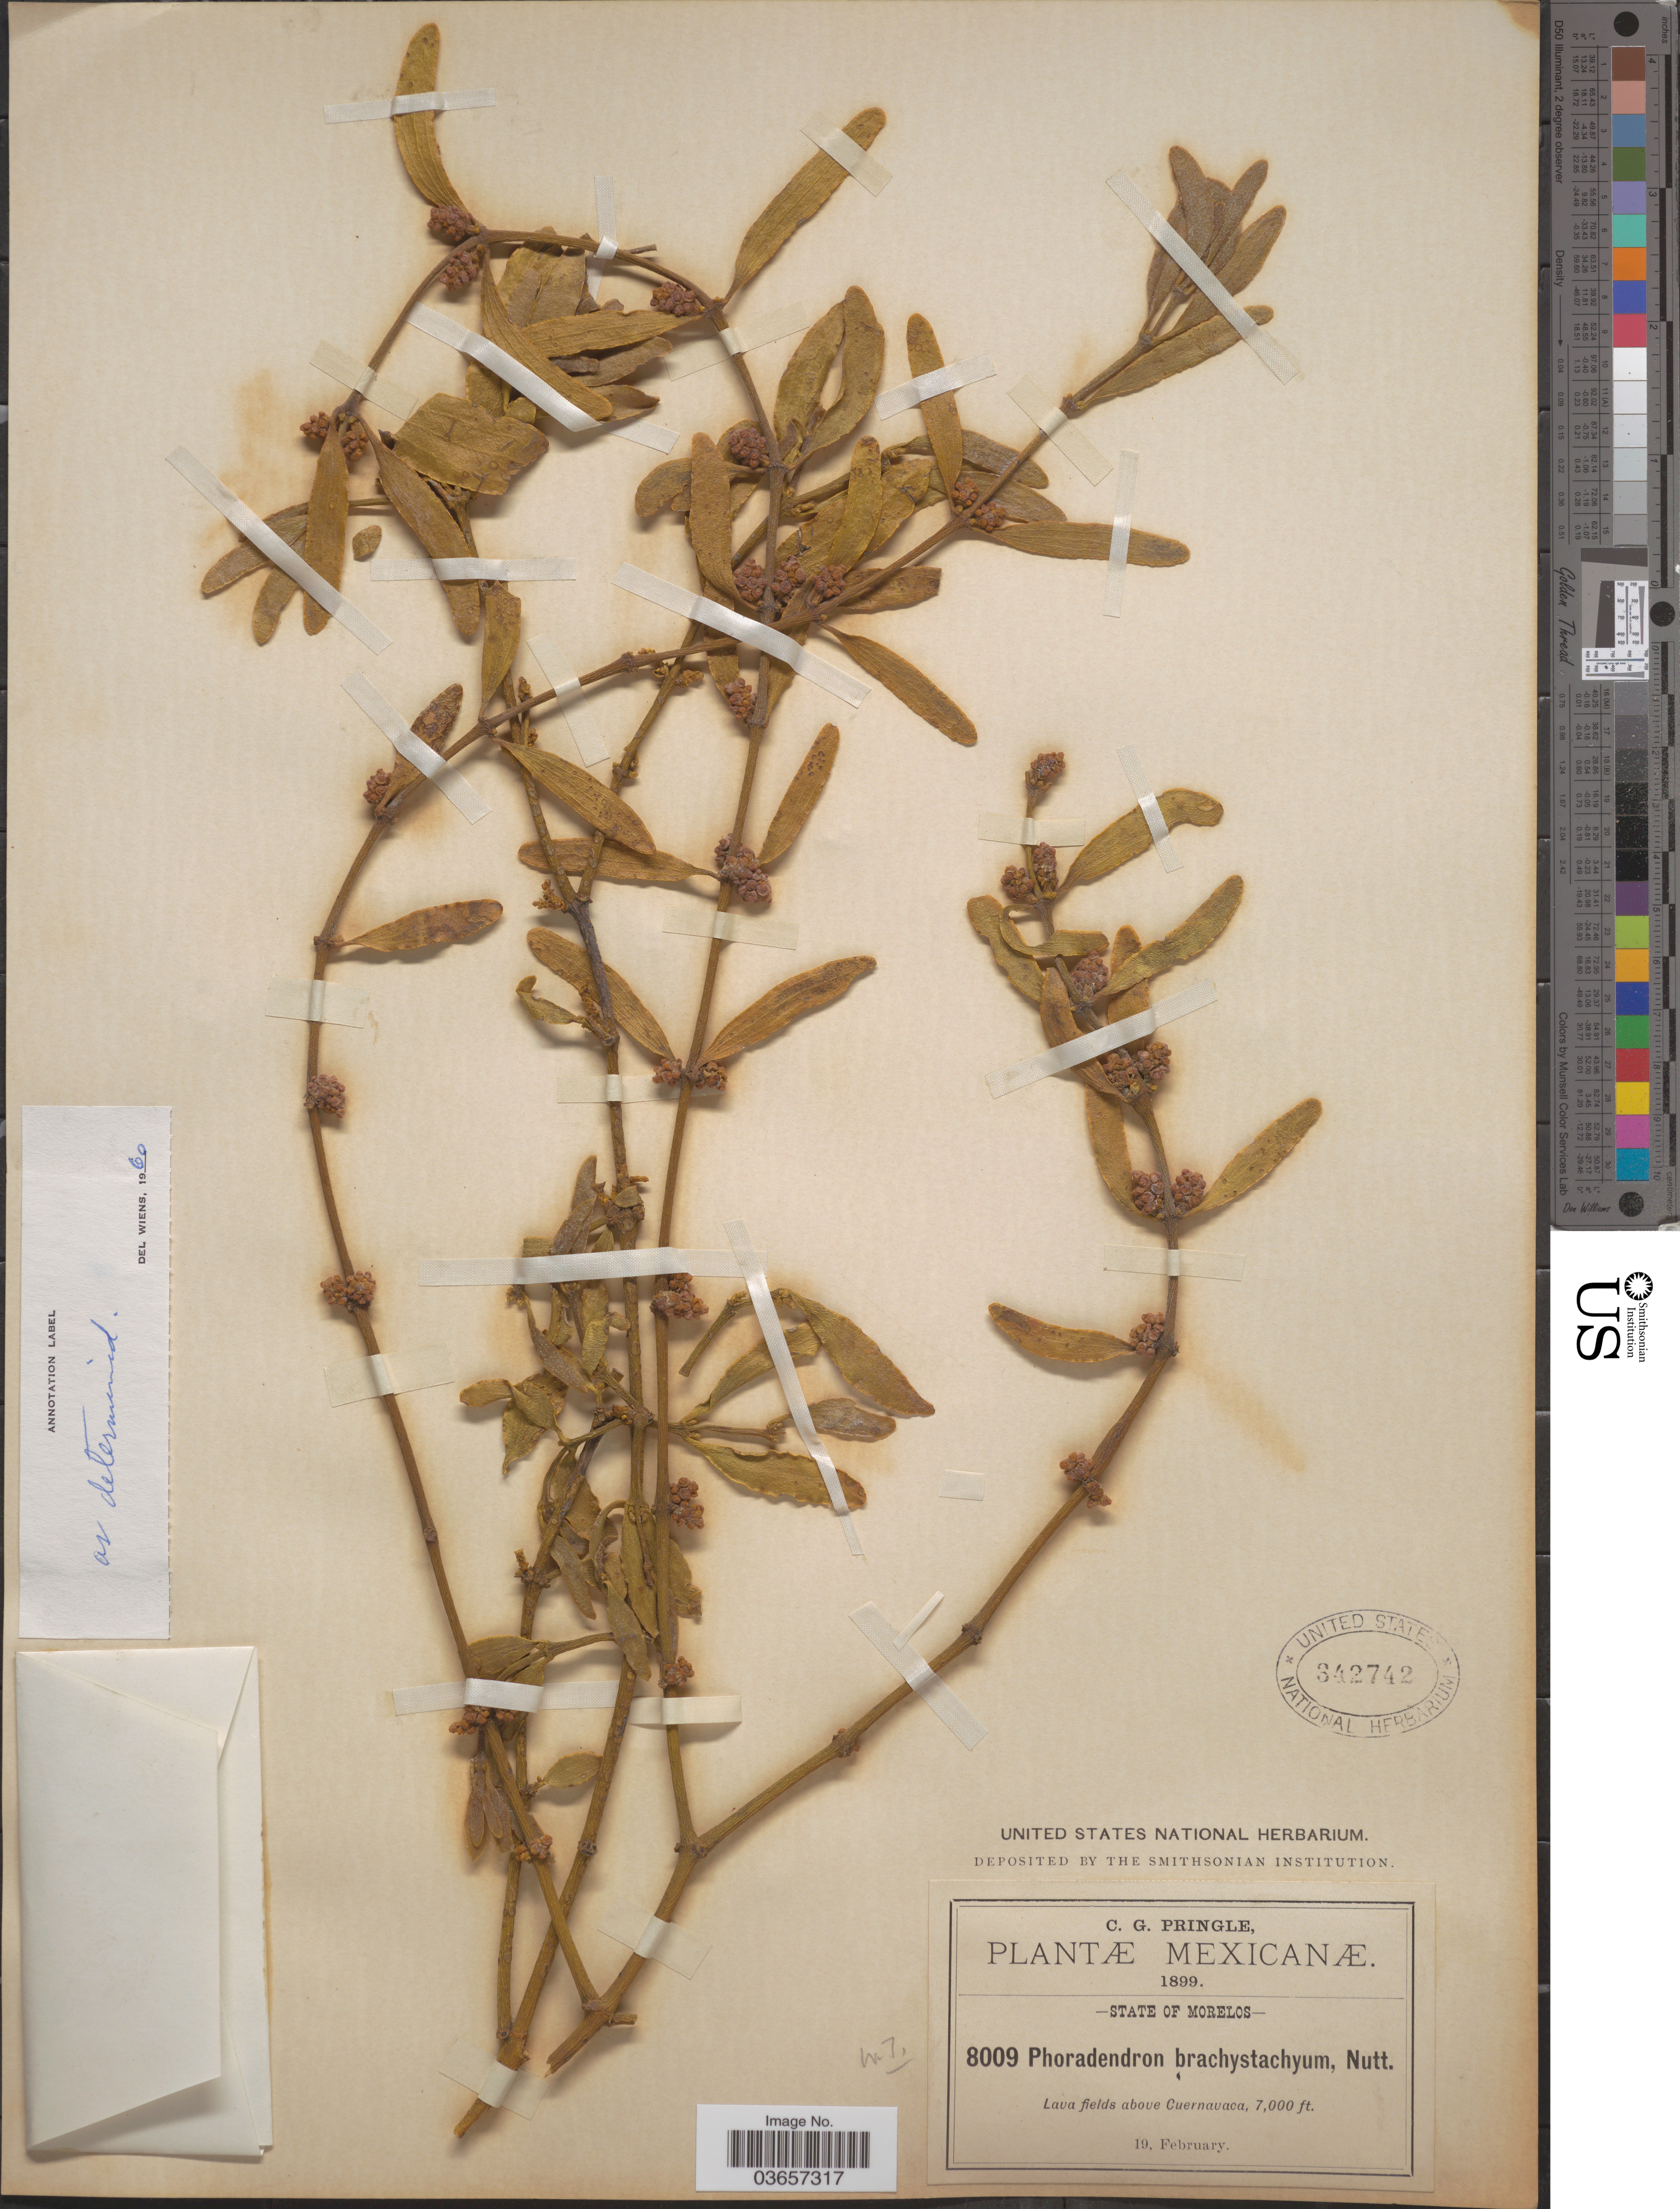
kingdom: Plantae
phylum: Tracheophyta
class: Magnoliopsida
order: Santalales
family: Viscaceae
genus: Phoradendron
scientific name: Phoradendron brachystachyum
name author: (DC.) Oliv.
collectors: C. G. Pringle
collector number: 8009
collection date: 1899-02-19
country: Mexico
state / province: Morelos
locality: Lava fields above Cuernavaca.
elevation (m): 2134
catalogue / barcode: US 342742